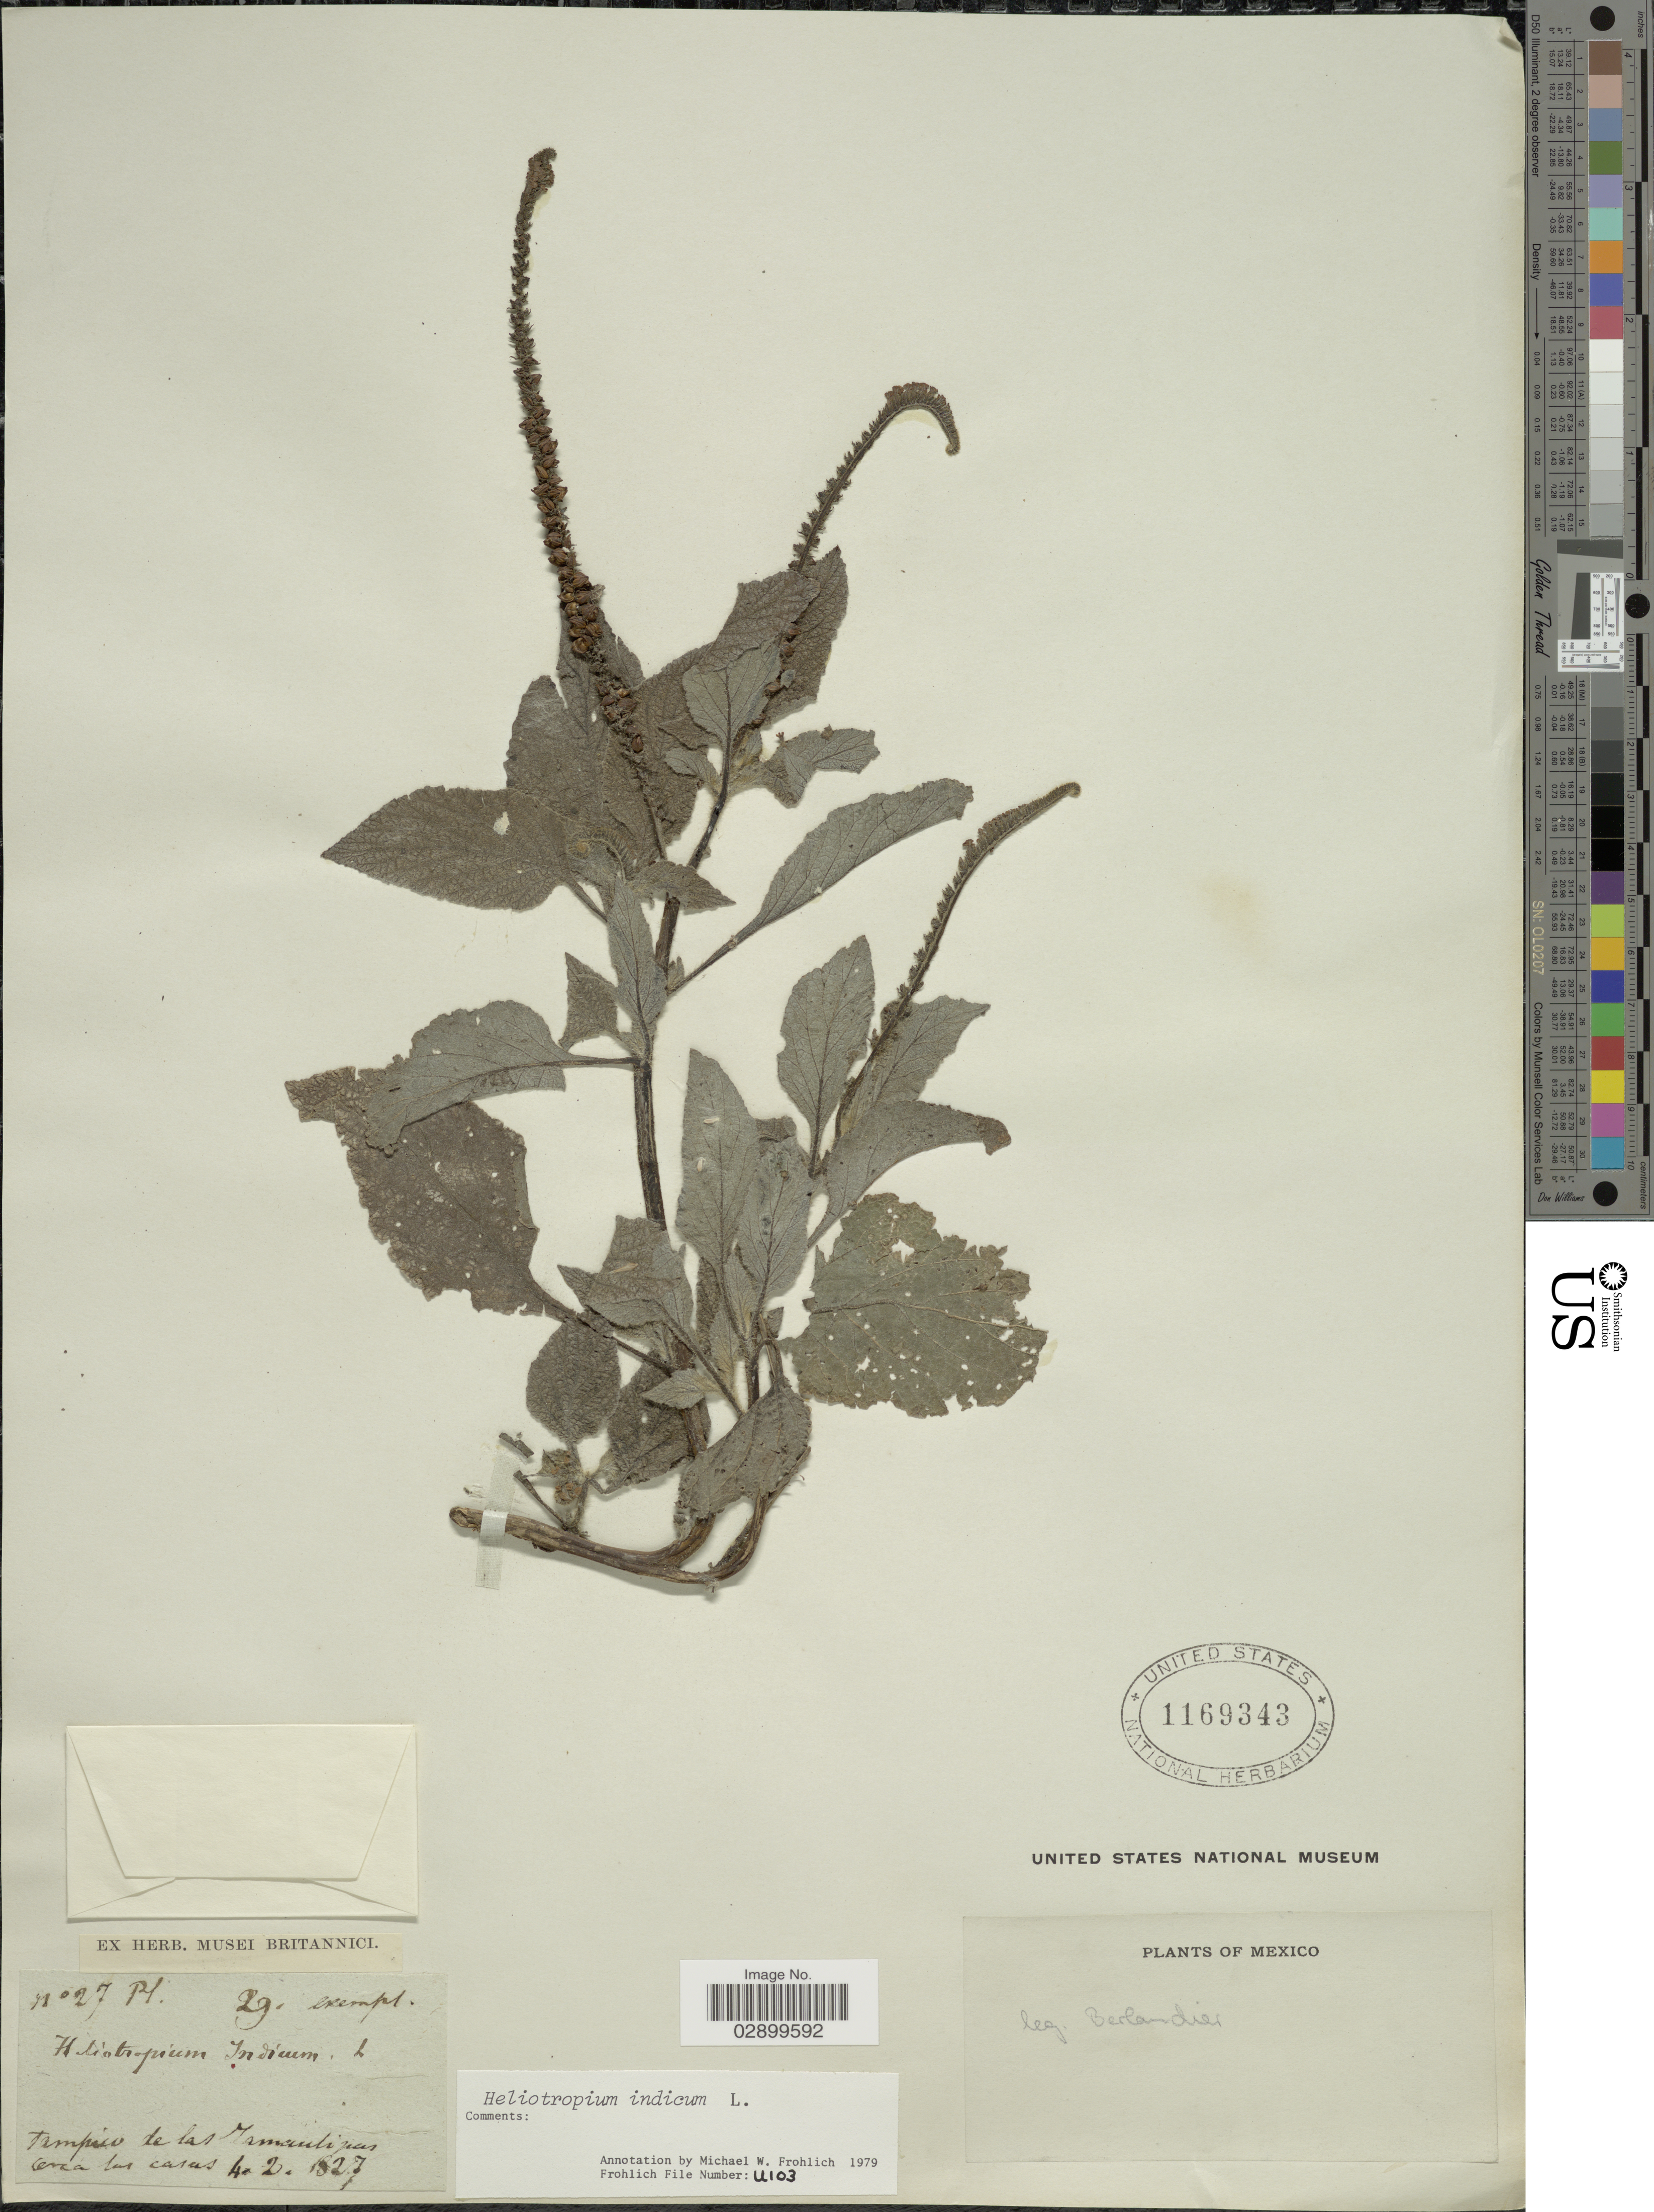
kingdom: Plantae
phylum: Tracheophyta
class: Magnoliopsida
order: Boraginales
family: Heliotropiaceae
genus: Heliotropium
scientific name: Heliotropium indicum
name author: L.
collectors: J. L. Berlandier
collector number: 27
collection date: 1827-02-04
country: Mexico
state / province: Tamaulipas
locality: Tampico de las Tamaulipas.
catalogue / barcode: US 1169343